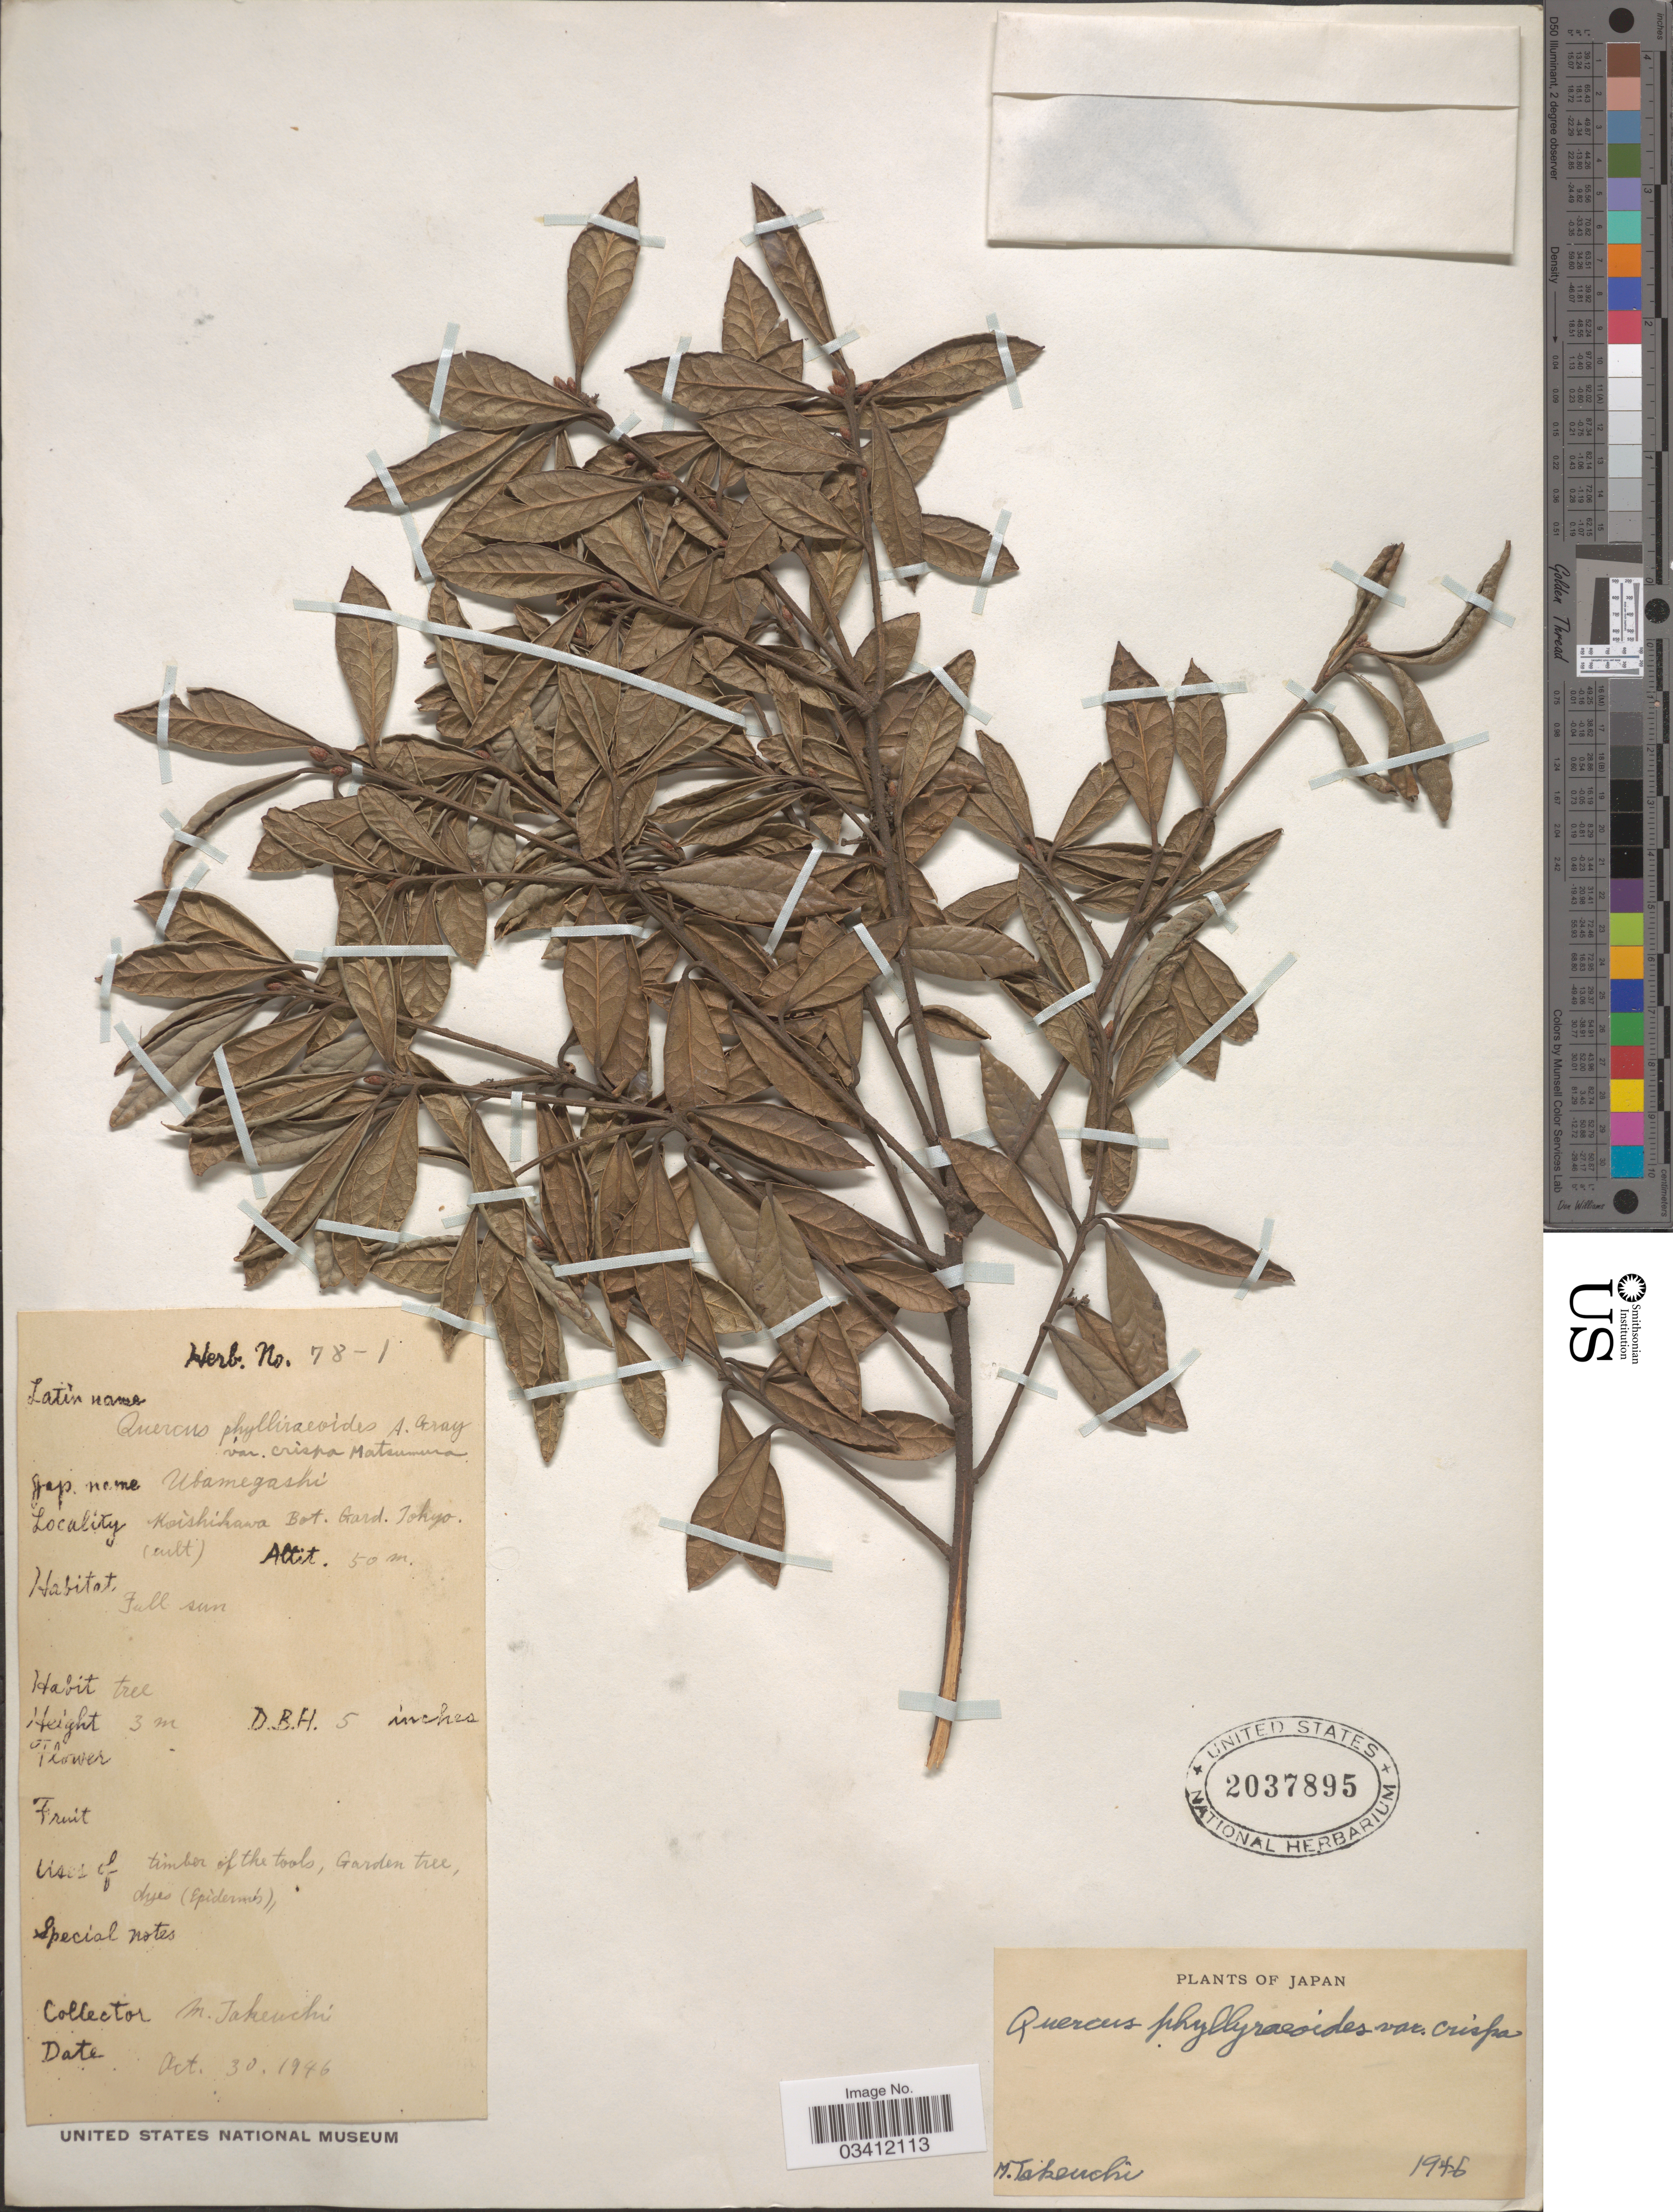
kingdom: Plantae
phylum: Tracheophyta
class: Magnoliopsida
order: Fagales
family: Fagaceae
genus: Quercus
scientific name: Quercus phillyraeoides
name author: A. Gray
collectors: M. Takeuchi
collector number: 78-1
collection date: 1946-10-30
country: Japan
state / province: Tokyo, Federal City of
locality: Koishikawa Bot Gard.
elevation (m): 50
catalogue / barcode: US 2037895